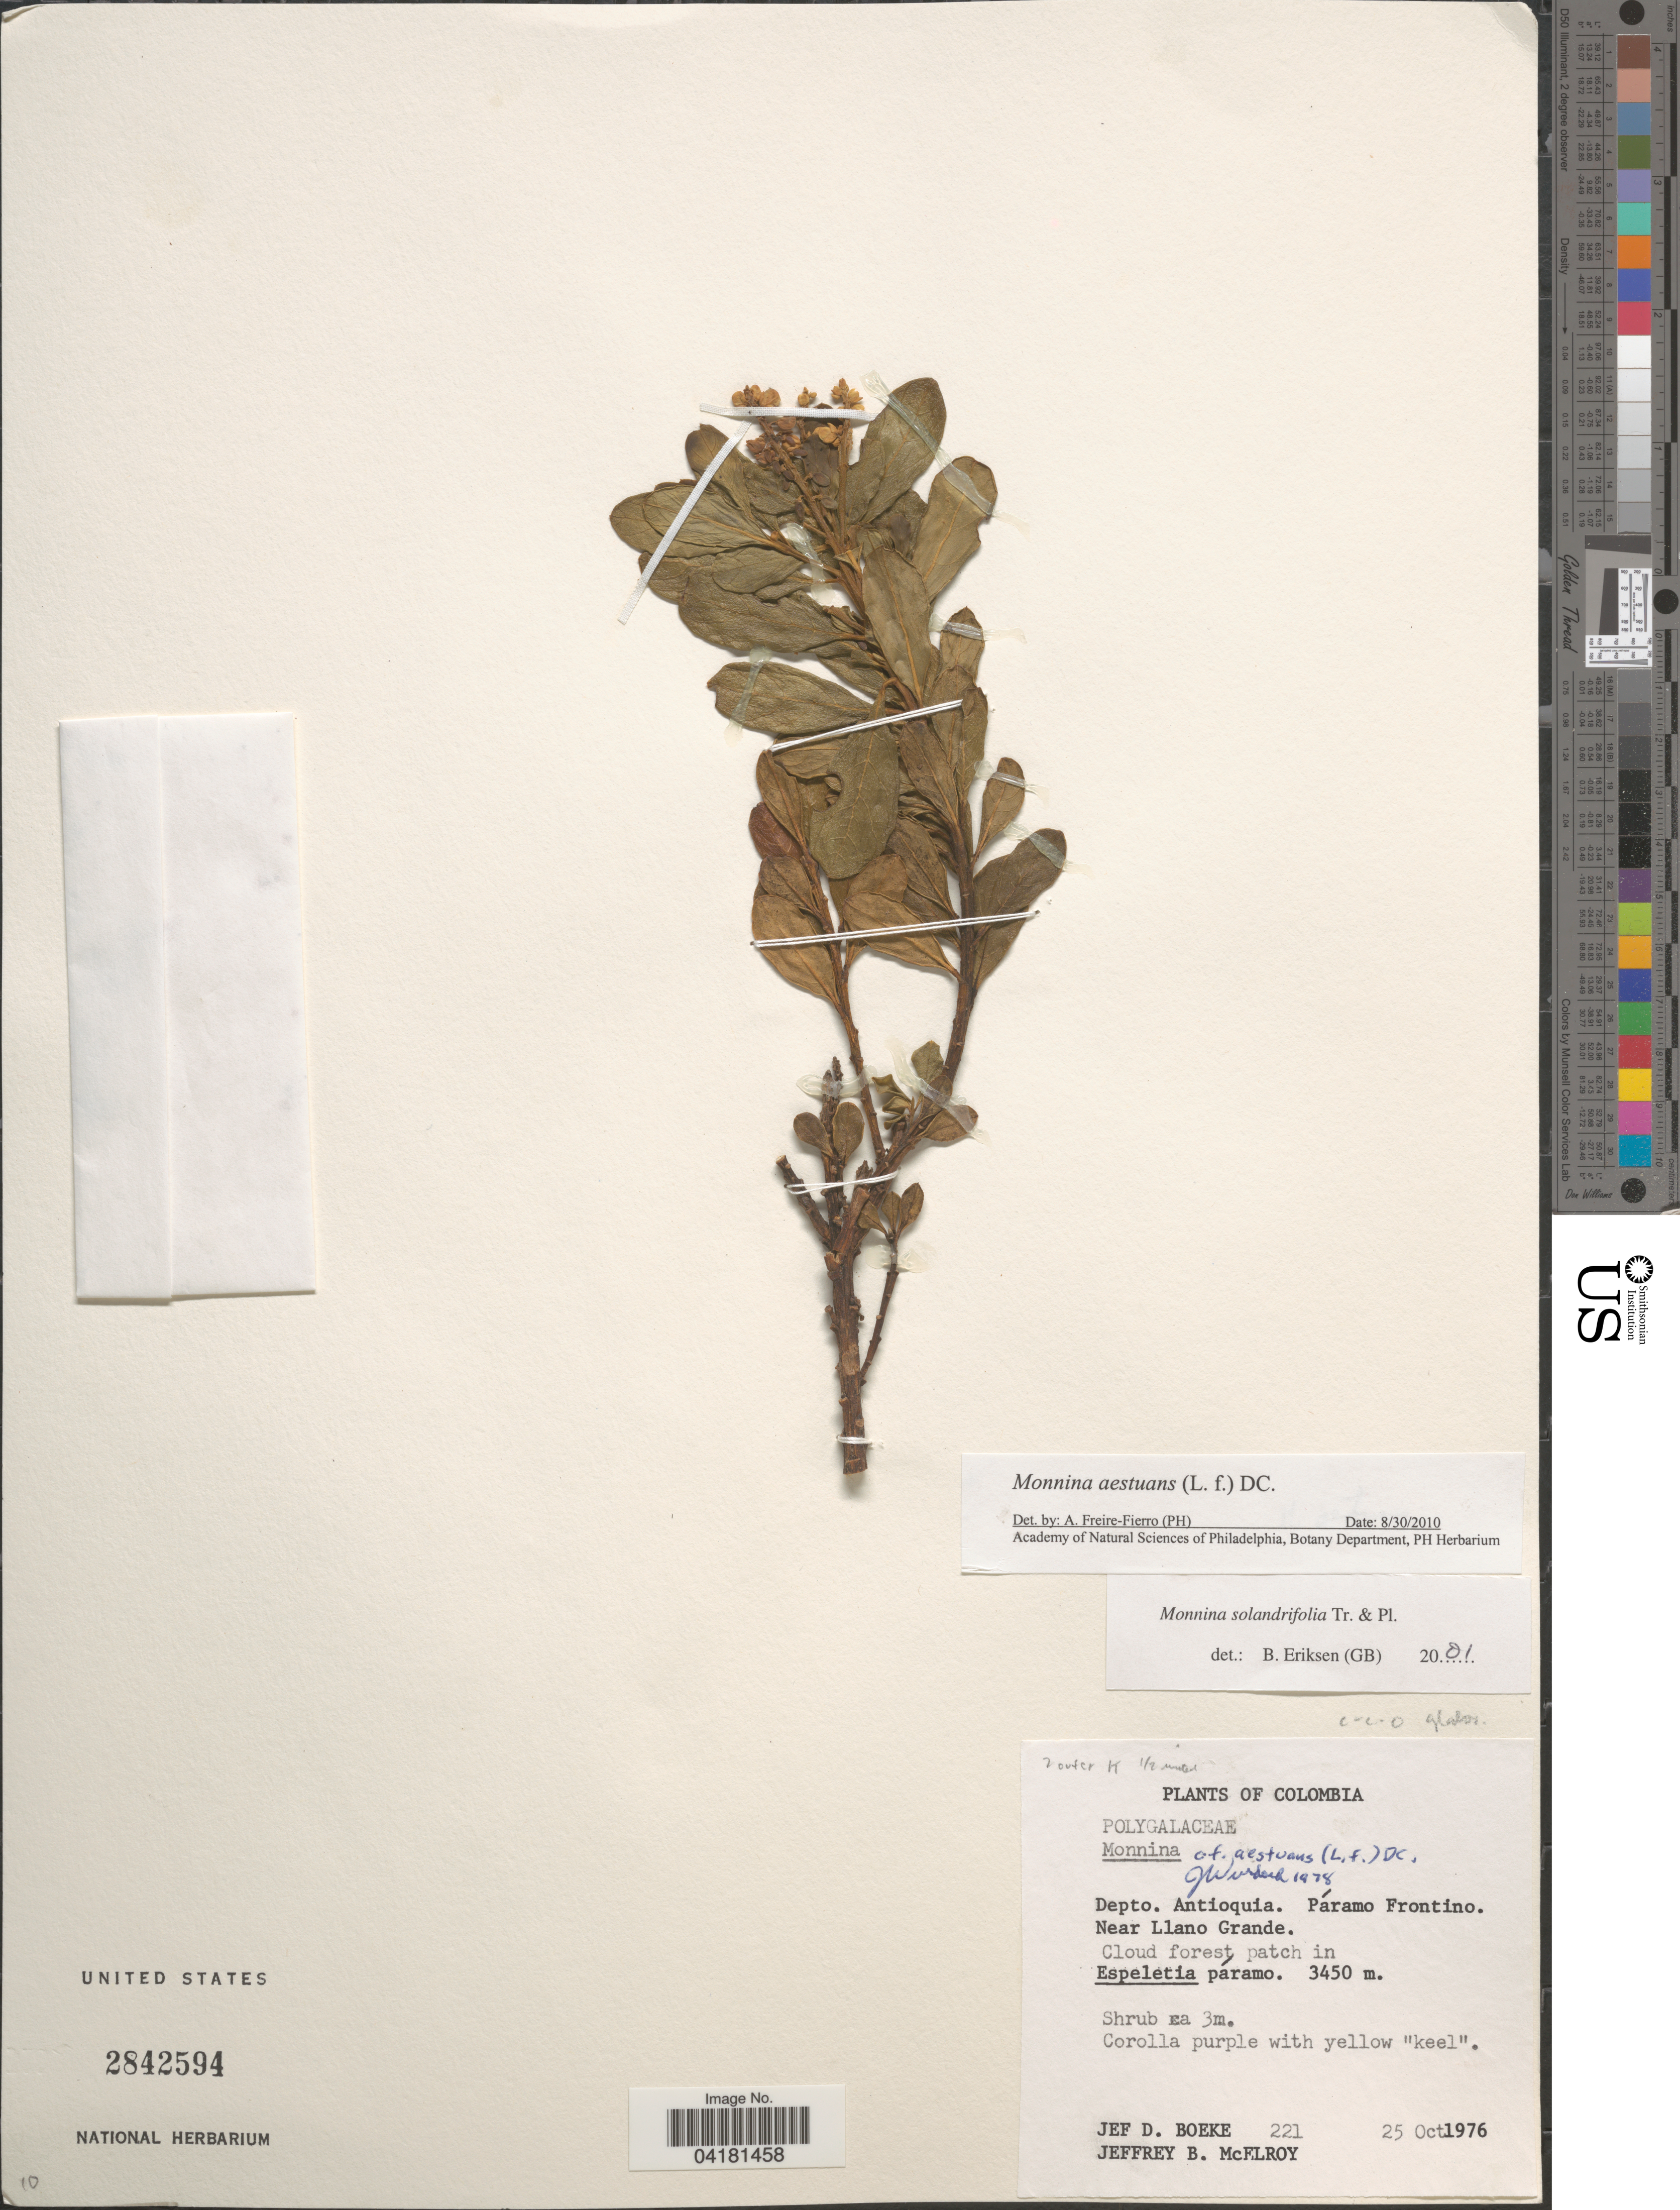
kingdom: Plantae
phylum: Tracheophyta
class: Magnoliopsida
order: Fabales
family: Polygalaceae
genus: Monnina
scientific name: Monnina aestuans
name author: (L. f.) DC.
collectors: J. Boeke & J. B. McElroy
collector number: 221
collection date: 1976-10-25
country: Colombia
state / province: Antioquia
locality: Depto. Antioquia. Páramo Frontino. Near Llano Grande.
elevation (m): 3450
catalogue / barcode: US 2842594